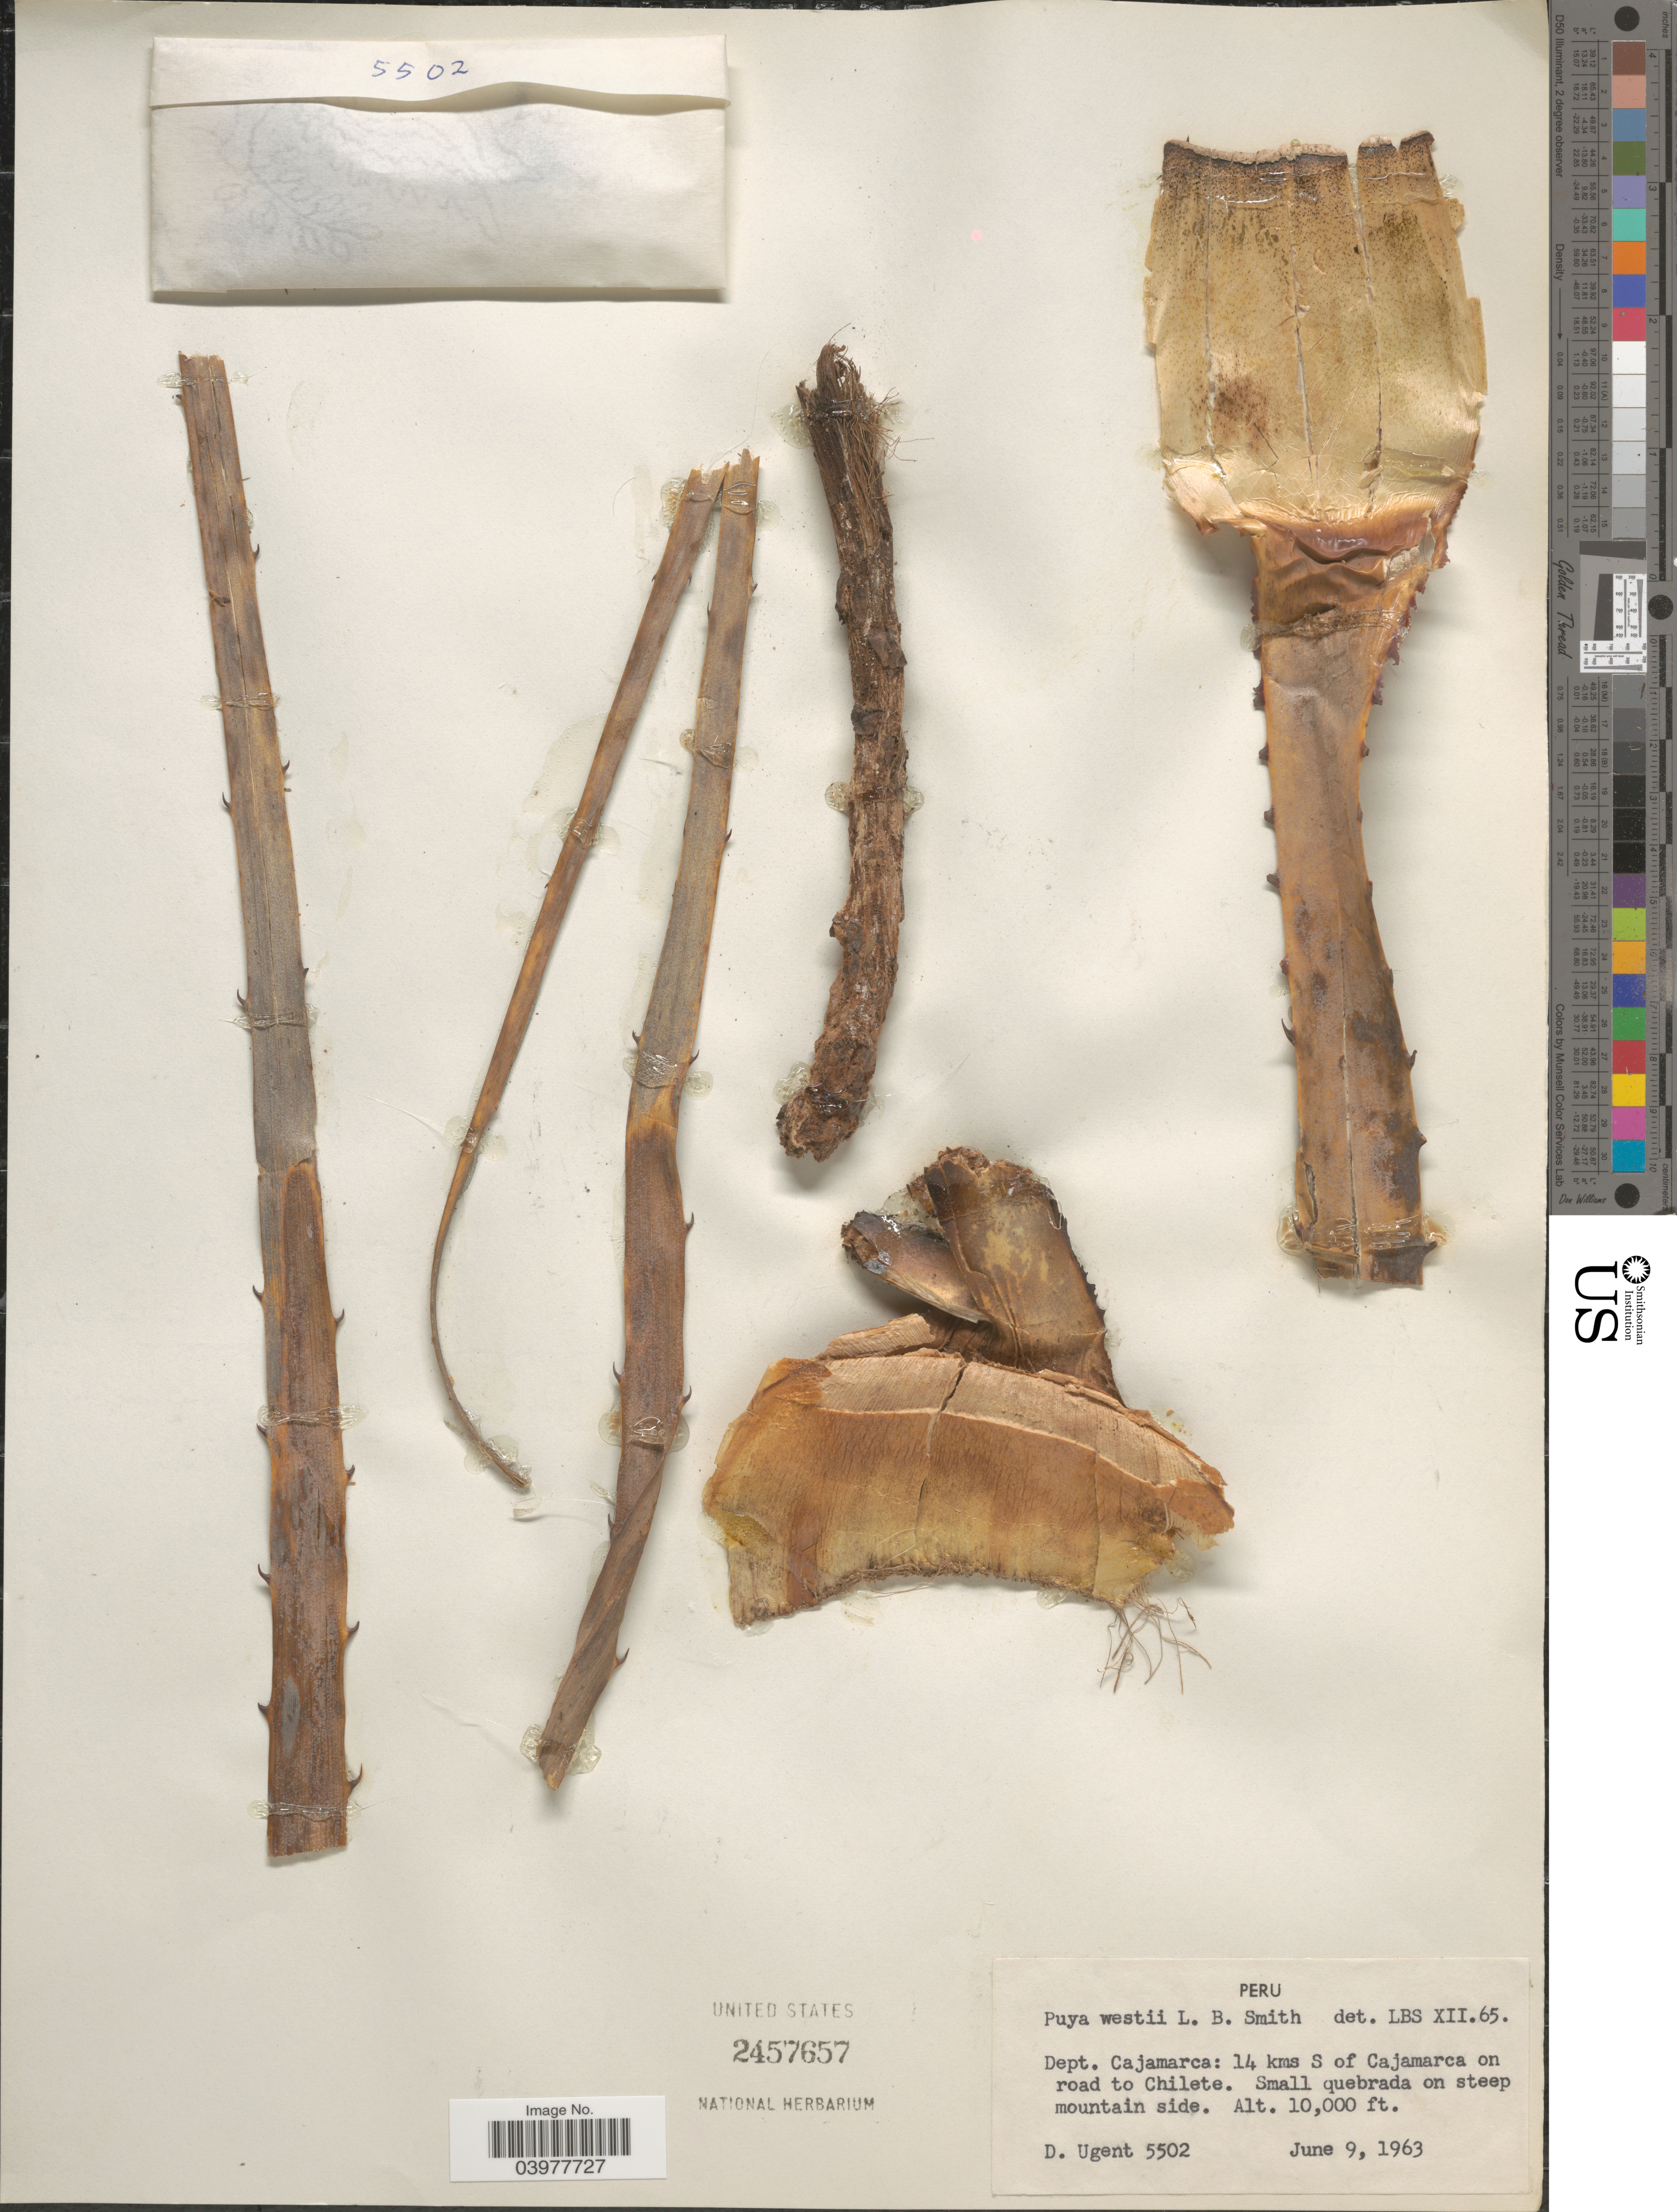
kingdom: Plantae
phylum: Tracheophyta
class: Liliopsida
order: Poales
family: Bromeliaceae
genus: Puya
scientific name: Puya westii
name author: L.B. Sm.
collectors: D. Ugent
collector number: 5502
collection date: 1963-06-09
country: Peru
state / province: Cajamarca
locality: Dept. Cajamarca: 14 kms S of Cajamarca on road to Chilete. Small quebrada on steep mountain side.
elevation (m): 3048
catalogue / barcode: US 2457657